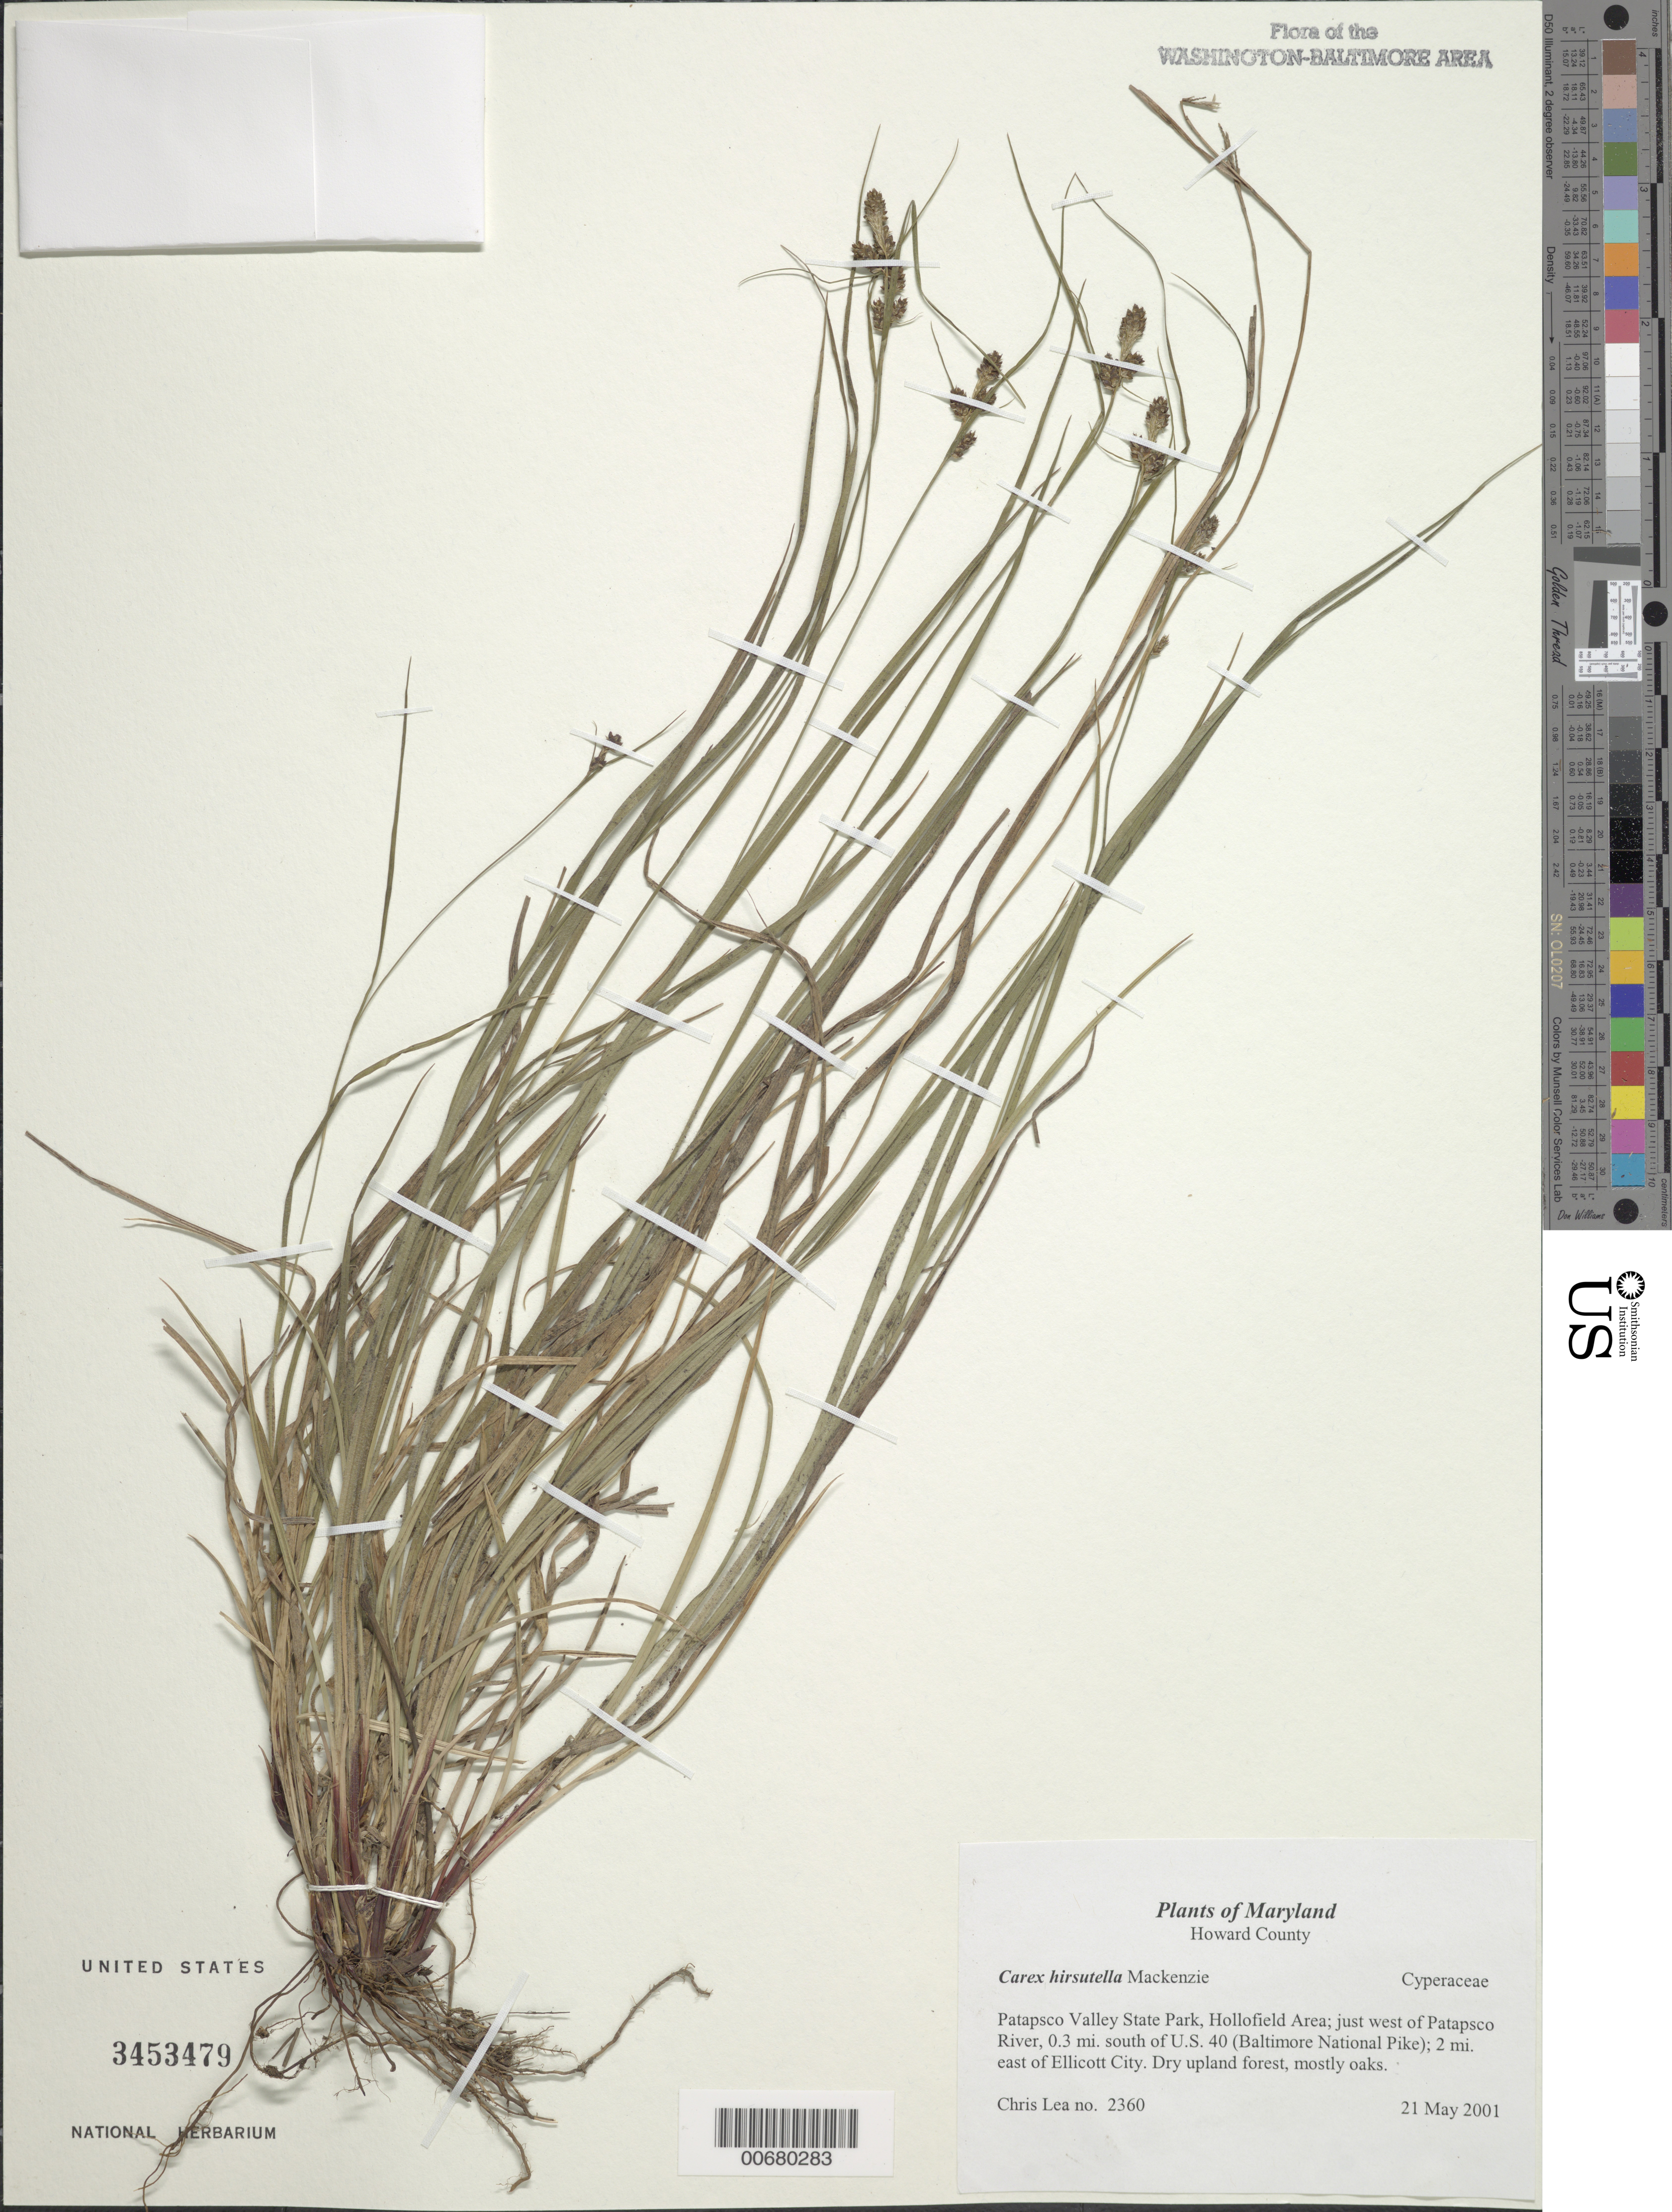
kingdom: Plantae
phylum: Tracheophyta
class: Liliopsida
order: Poales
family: Cyperaceae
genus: Carex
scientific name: Carex striatula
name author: Michx.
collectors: C. Lea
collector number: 2373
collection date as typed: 21 May 2001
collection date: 2001-05-21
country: United States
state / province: Maryland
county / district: Howard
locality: Patapsco Valley State Park, Hollofield Area; just west of Patapsco River, 0.3 miles south of U.S. 40 (Baltimore National Pike); 2 miles east of Ellicott City.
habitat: Dry upland forest, mostly oaks.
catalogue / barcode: US 3453499-2